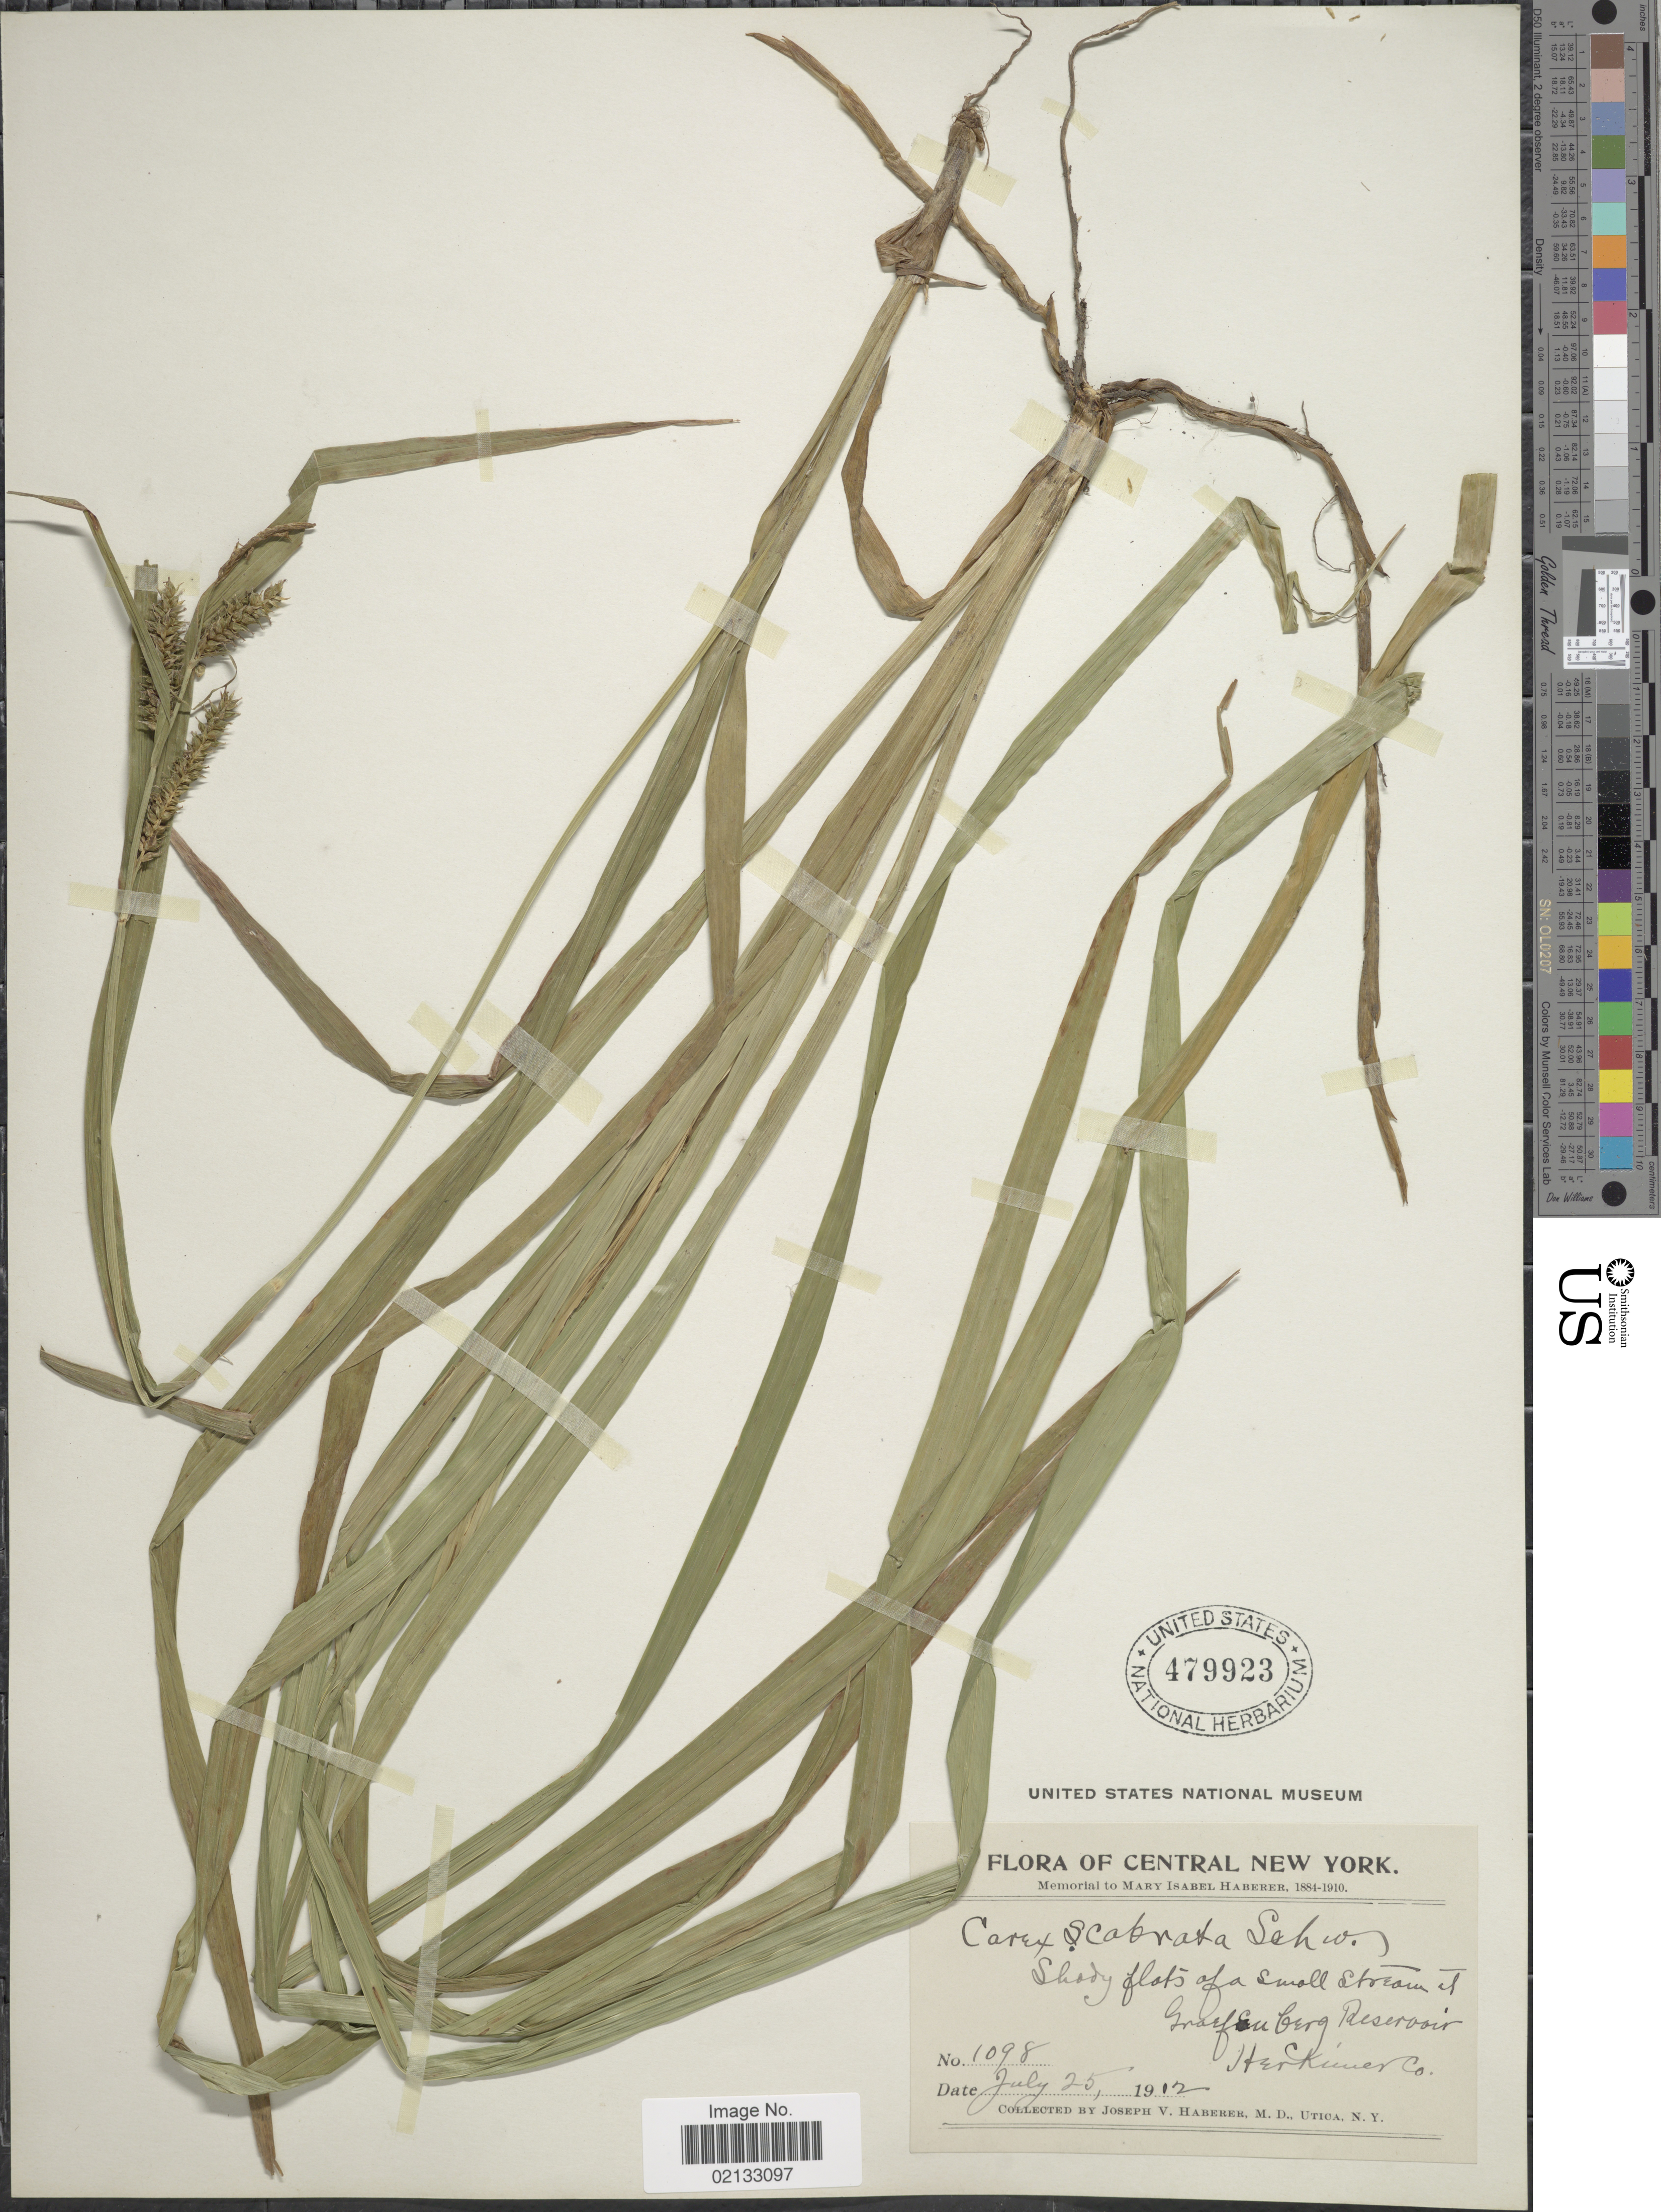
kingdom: Plantae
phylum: Tracheophyta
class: Liliopsida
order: Poales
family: Cyperaceae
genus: Carex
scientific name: Carex scabrata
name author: Schwein.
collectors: J. V. Haberer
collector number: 1098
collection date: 1912-07-25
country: United States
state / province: New York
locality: Central New York. Shady flats of a Small Stream at Graefenberg Reservoir. Herkimer Co.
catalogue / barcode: US 479923